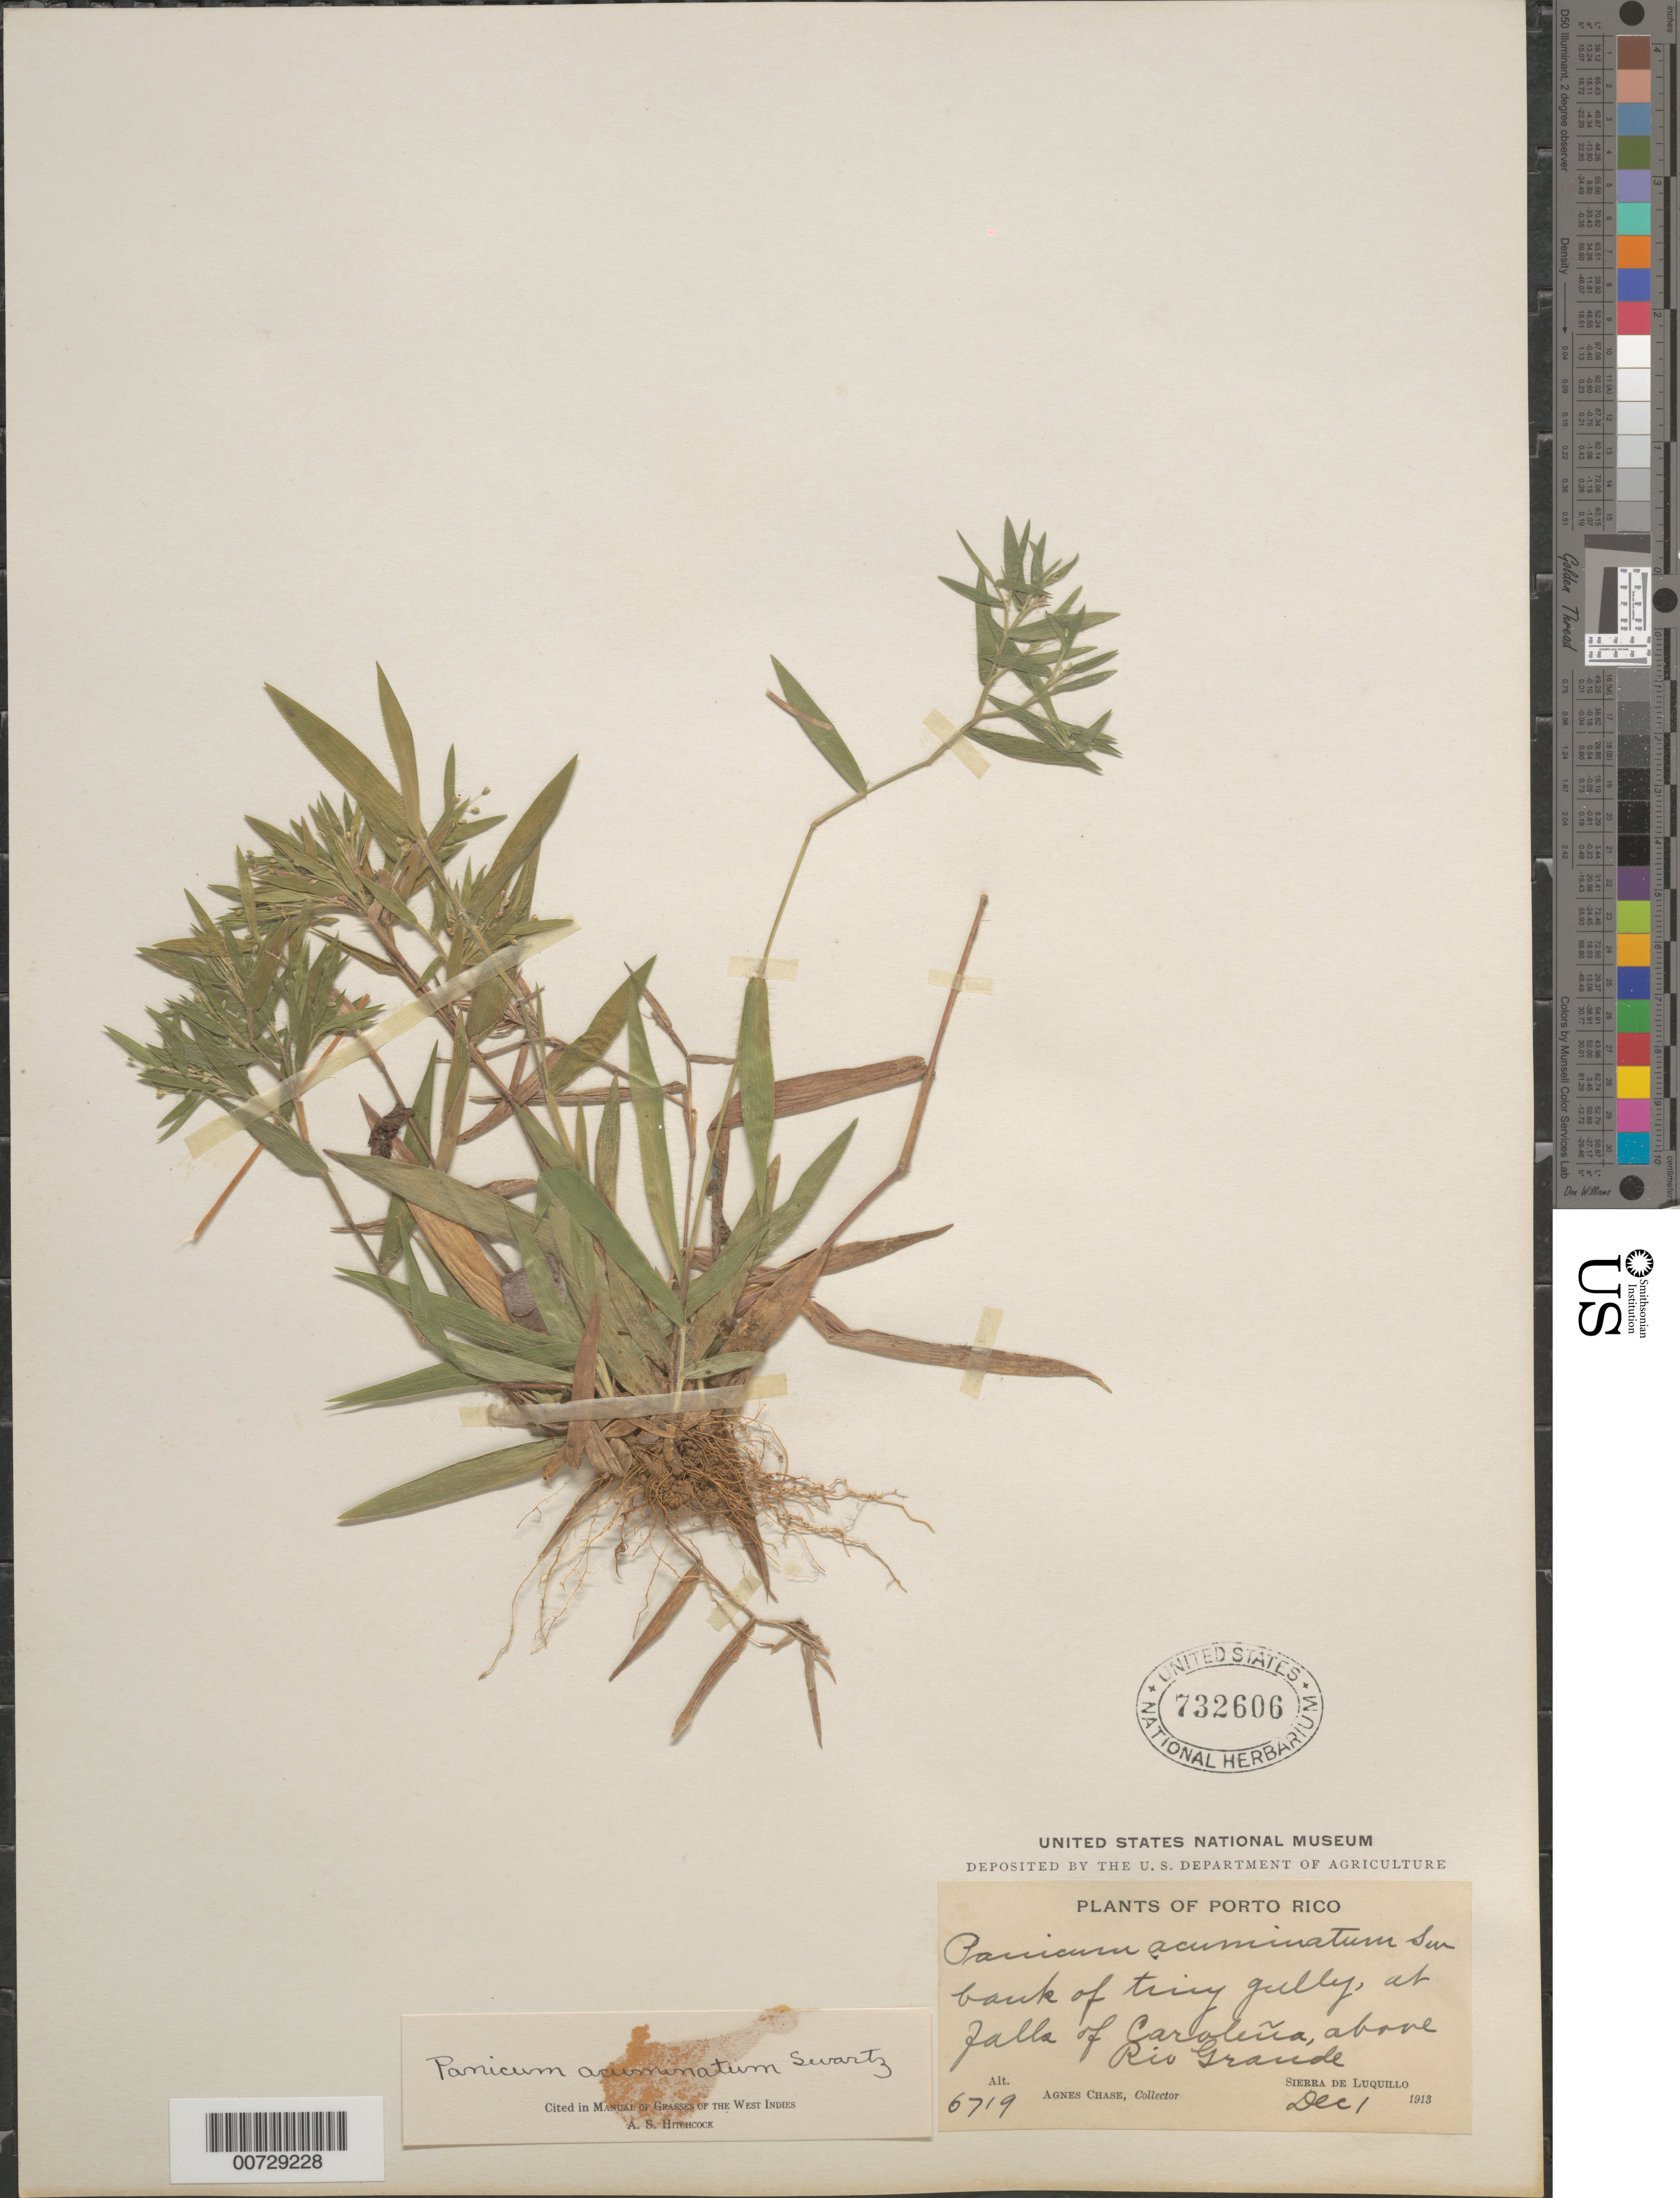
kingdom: Plantae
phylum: Tracheophyta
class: Liliopsida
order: Poales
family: Poaceae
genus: Dichanthelium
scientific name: Dichanthelium acuminatum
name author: (Sw.) Gould & C.A. Clark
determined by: Hitchcock, Albert S.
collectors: A. Chase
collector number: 6719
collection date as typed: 01 Dec 1913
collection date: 1913-12-01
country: Puerto Rico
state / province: Luquillo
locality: Sierra de Luquillo, Falls of Caroliña, above Río Grande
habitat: Bank of tiny gully, at falls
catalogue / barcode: US 732606